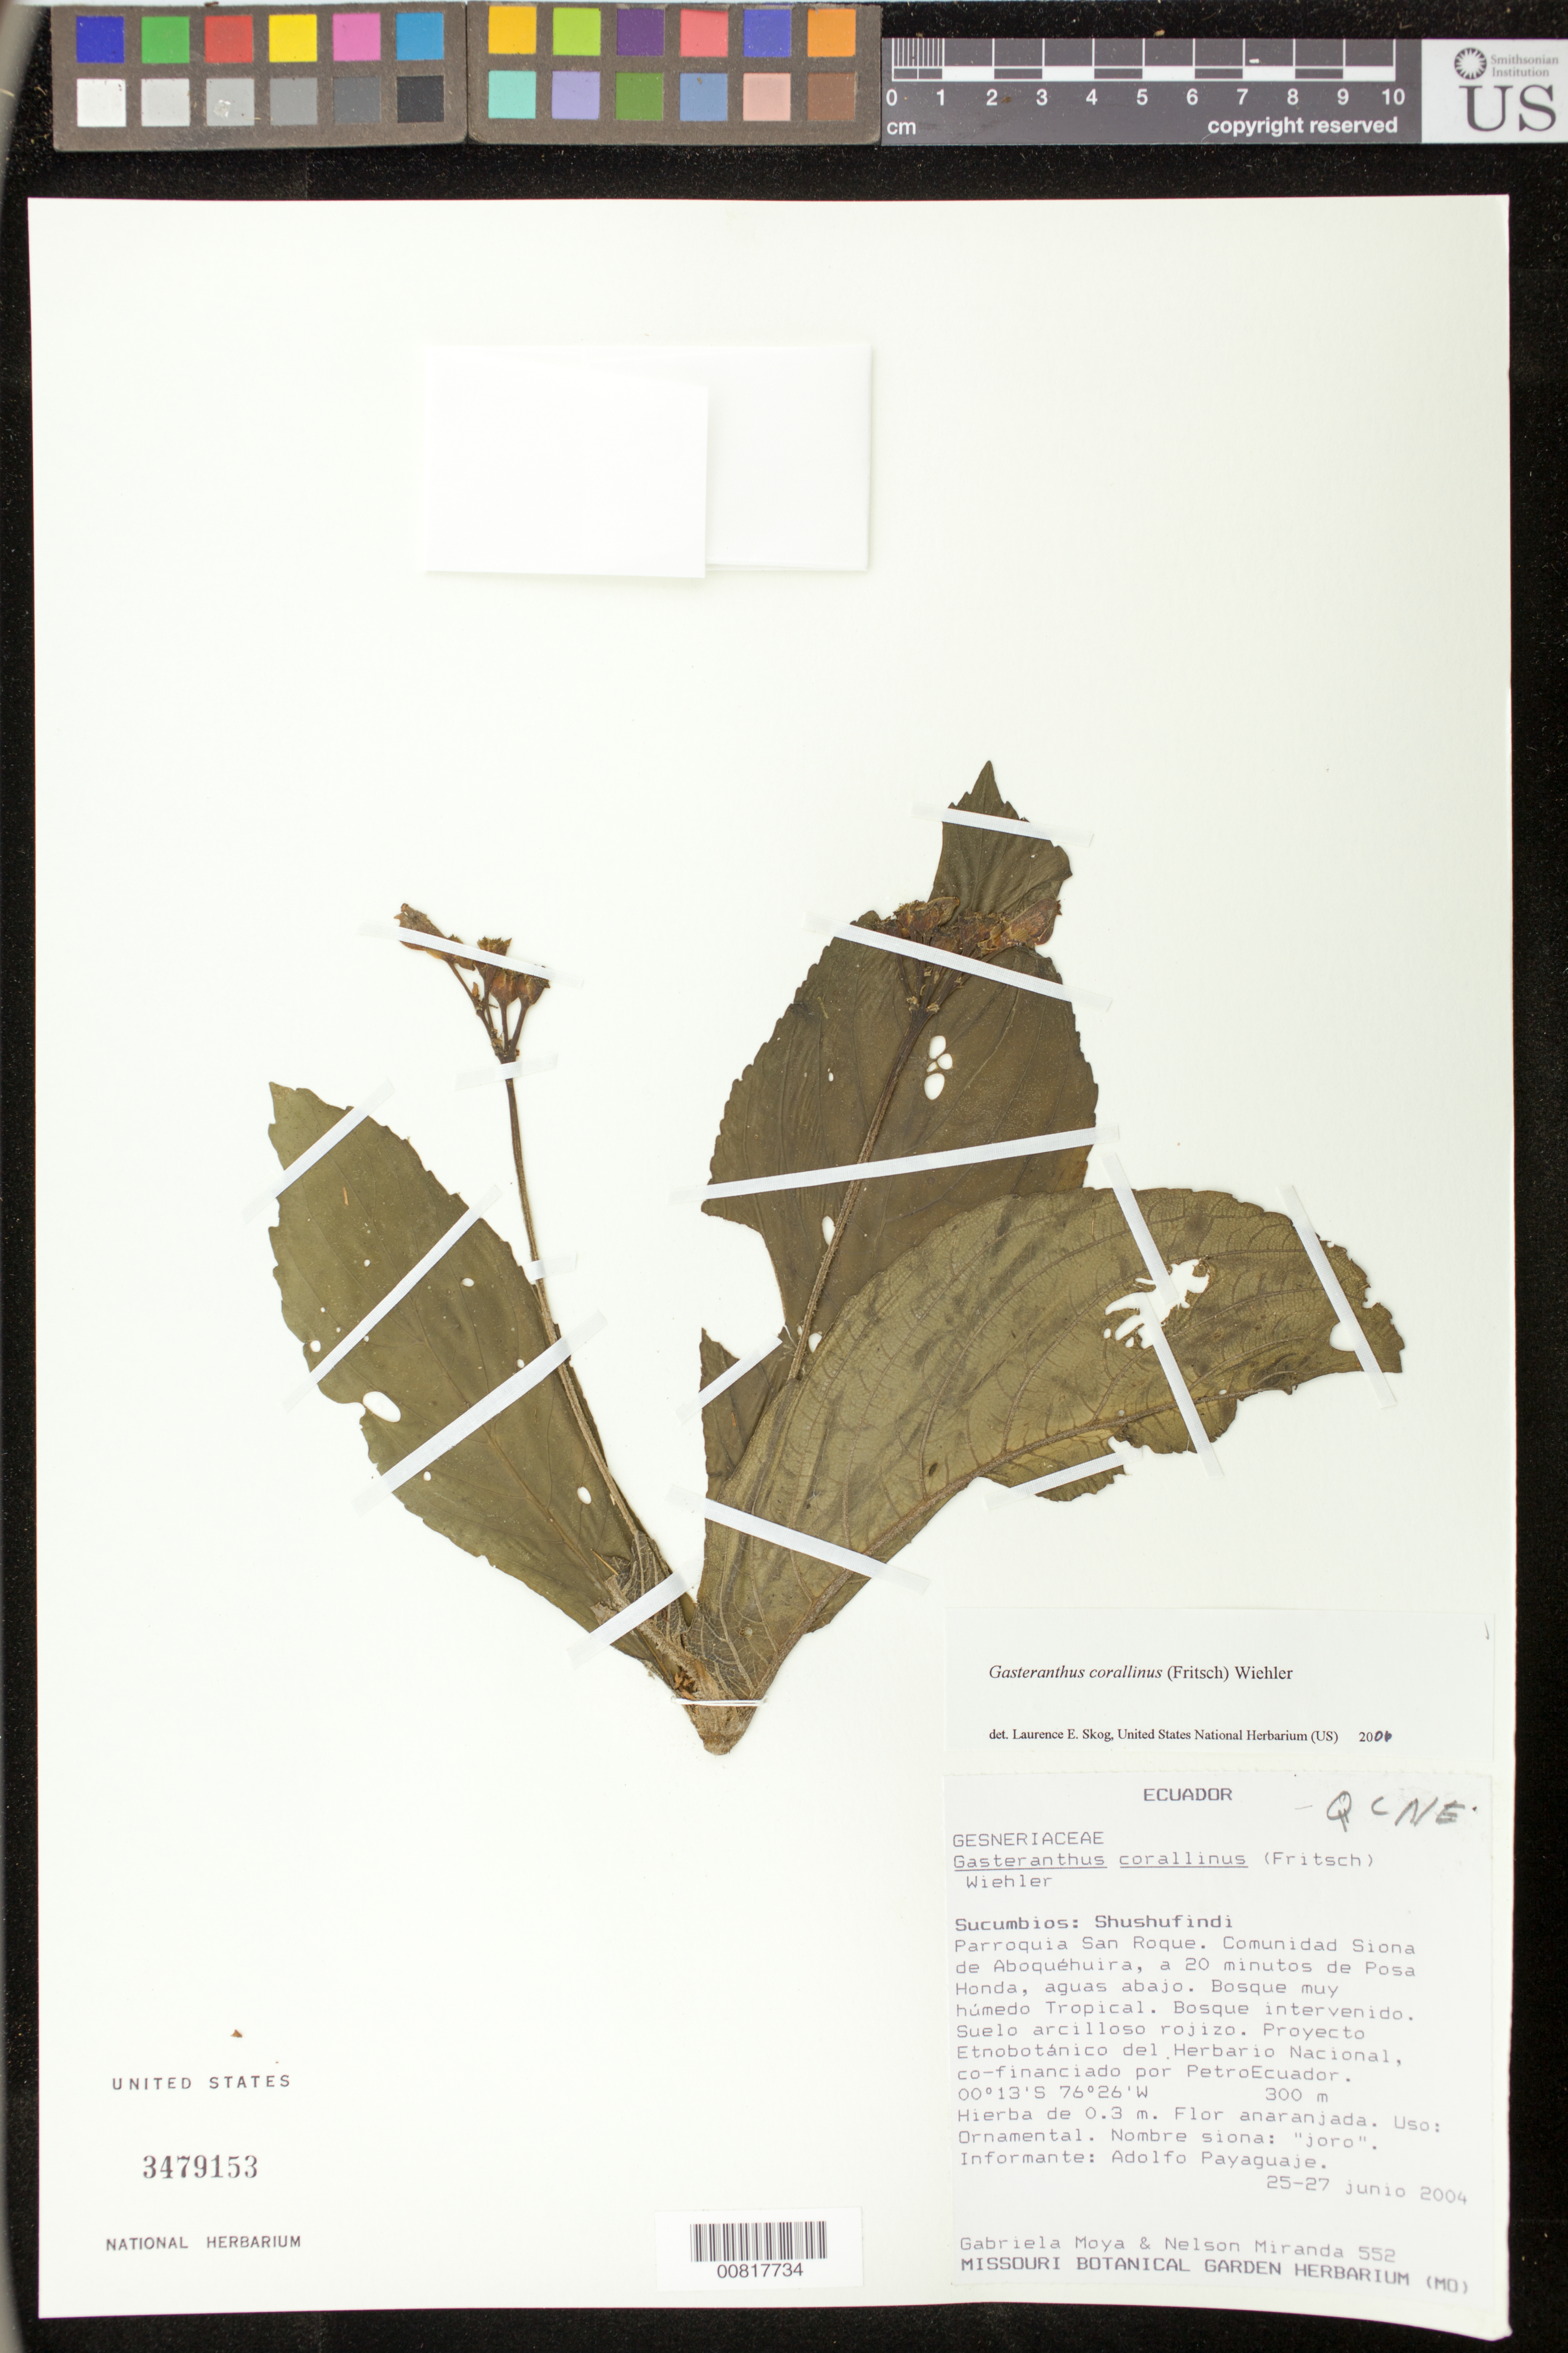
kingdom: Plantae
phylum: Tracheophyta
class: Magnoliopsida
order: Lamiales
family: Gesneriaceae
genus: Gasteranthus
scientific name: Gasteranthus corallinus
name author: (Fritsch) Wiehler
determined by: Skog, Laurence E.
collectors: G. Moya & N. Miranda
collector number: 552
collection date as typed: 25-27 Jun 2004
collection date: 2004-06-25/2004-06-27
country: Ecuador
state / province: Sucumbíos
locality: Sucumbios: Shushufindi. Parroquia San Roque, comunidad Siona de Aboquehuira, a 20 minutos de Posa Honda, aguas abajo.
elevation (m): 300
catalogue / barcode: US 3479153